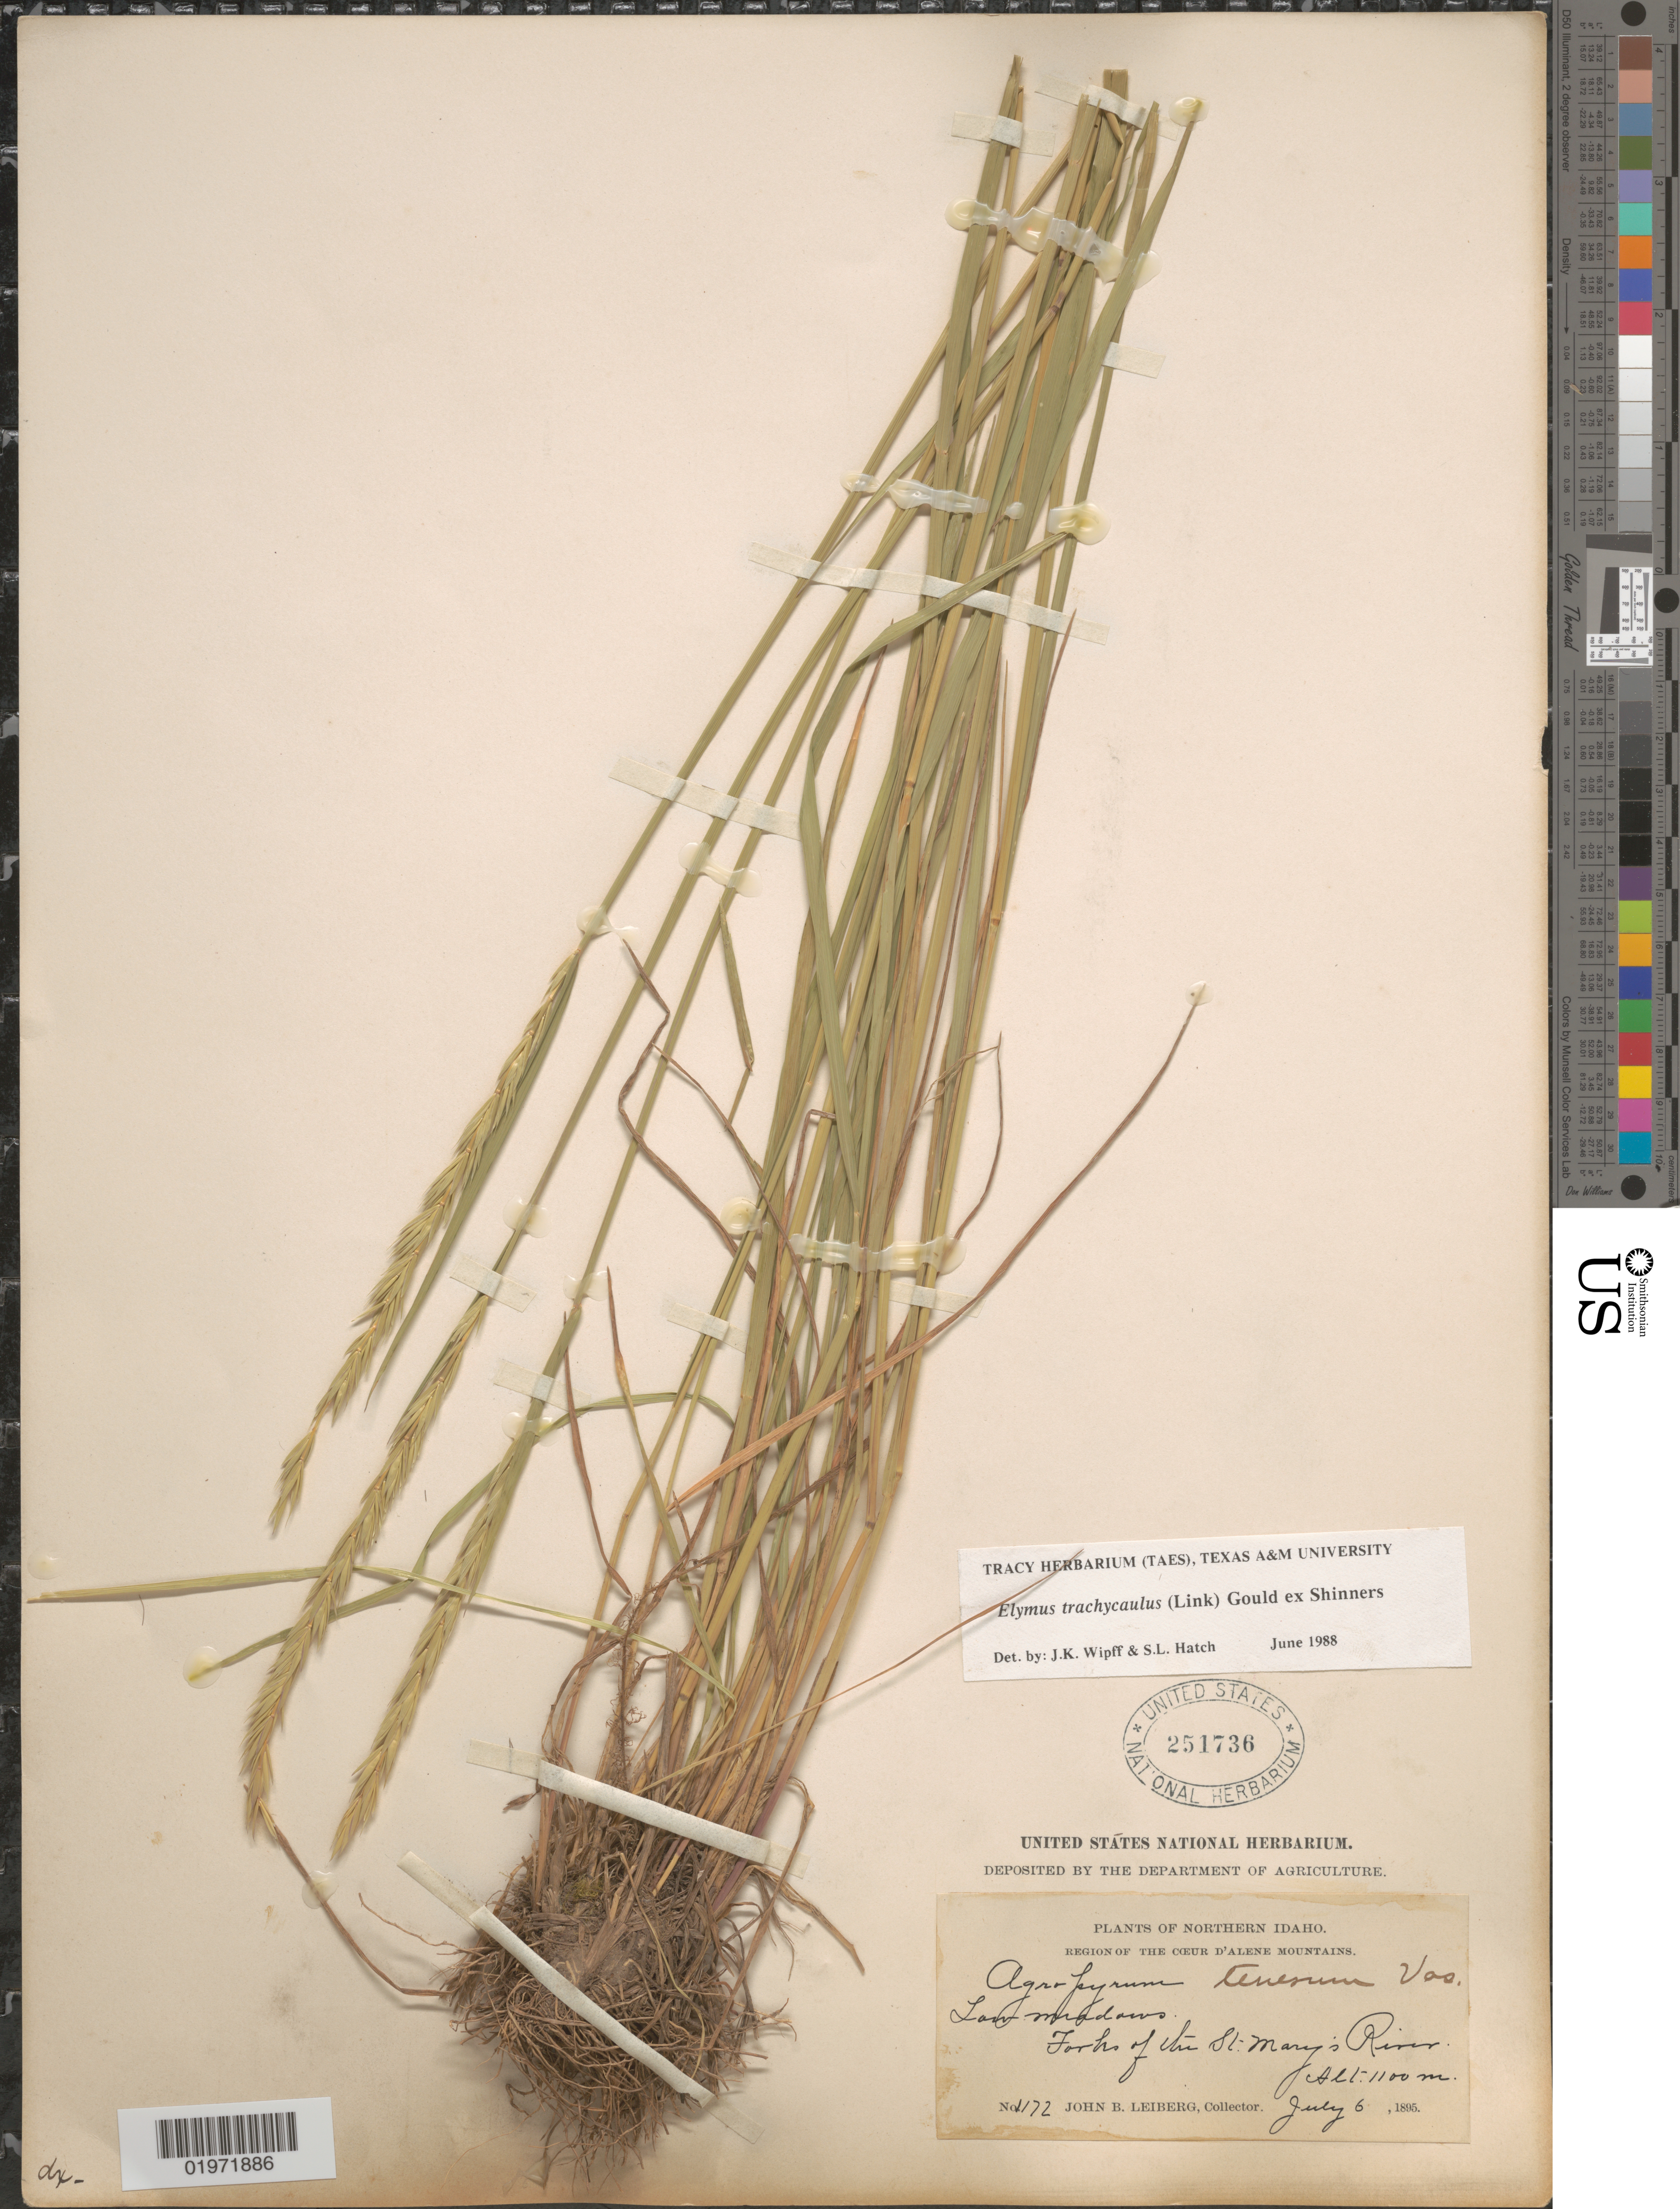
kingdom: Plantae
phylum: Tracheophyta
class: Liliopsida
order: Poales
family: Poaceae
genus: Elymus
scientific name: Elymus trachycaulus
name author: (Link) Gould ex Shinners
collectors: J. B. Leiberg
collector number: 1172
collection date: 1895-07-06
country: United States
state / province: Idaho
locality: Northern Idaho. Region of the Cœur d'Alene Mountains. Forks of the St. Mary's River.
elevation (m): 1100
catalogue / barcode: US 251736